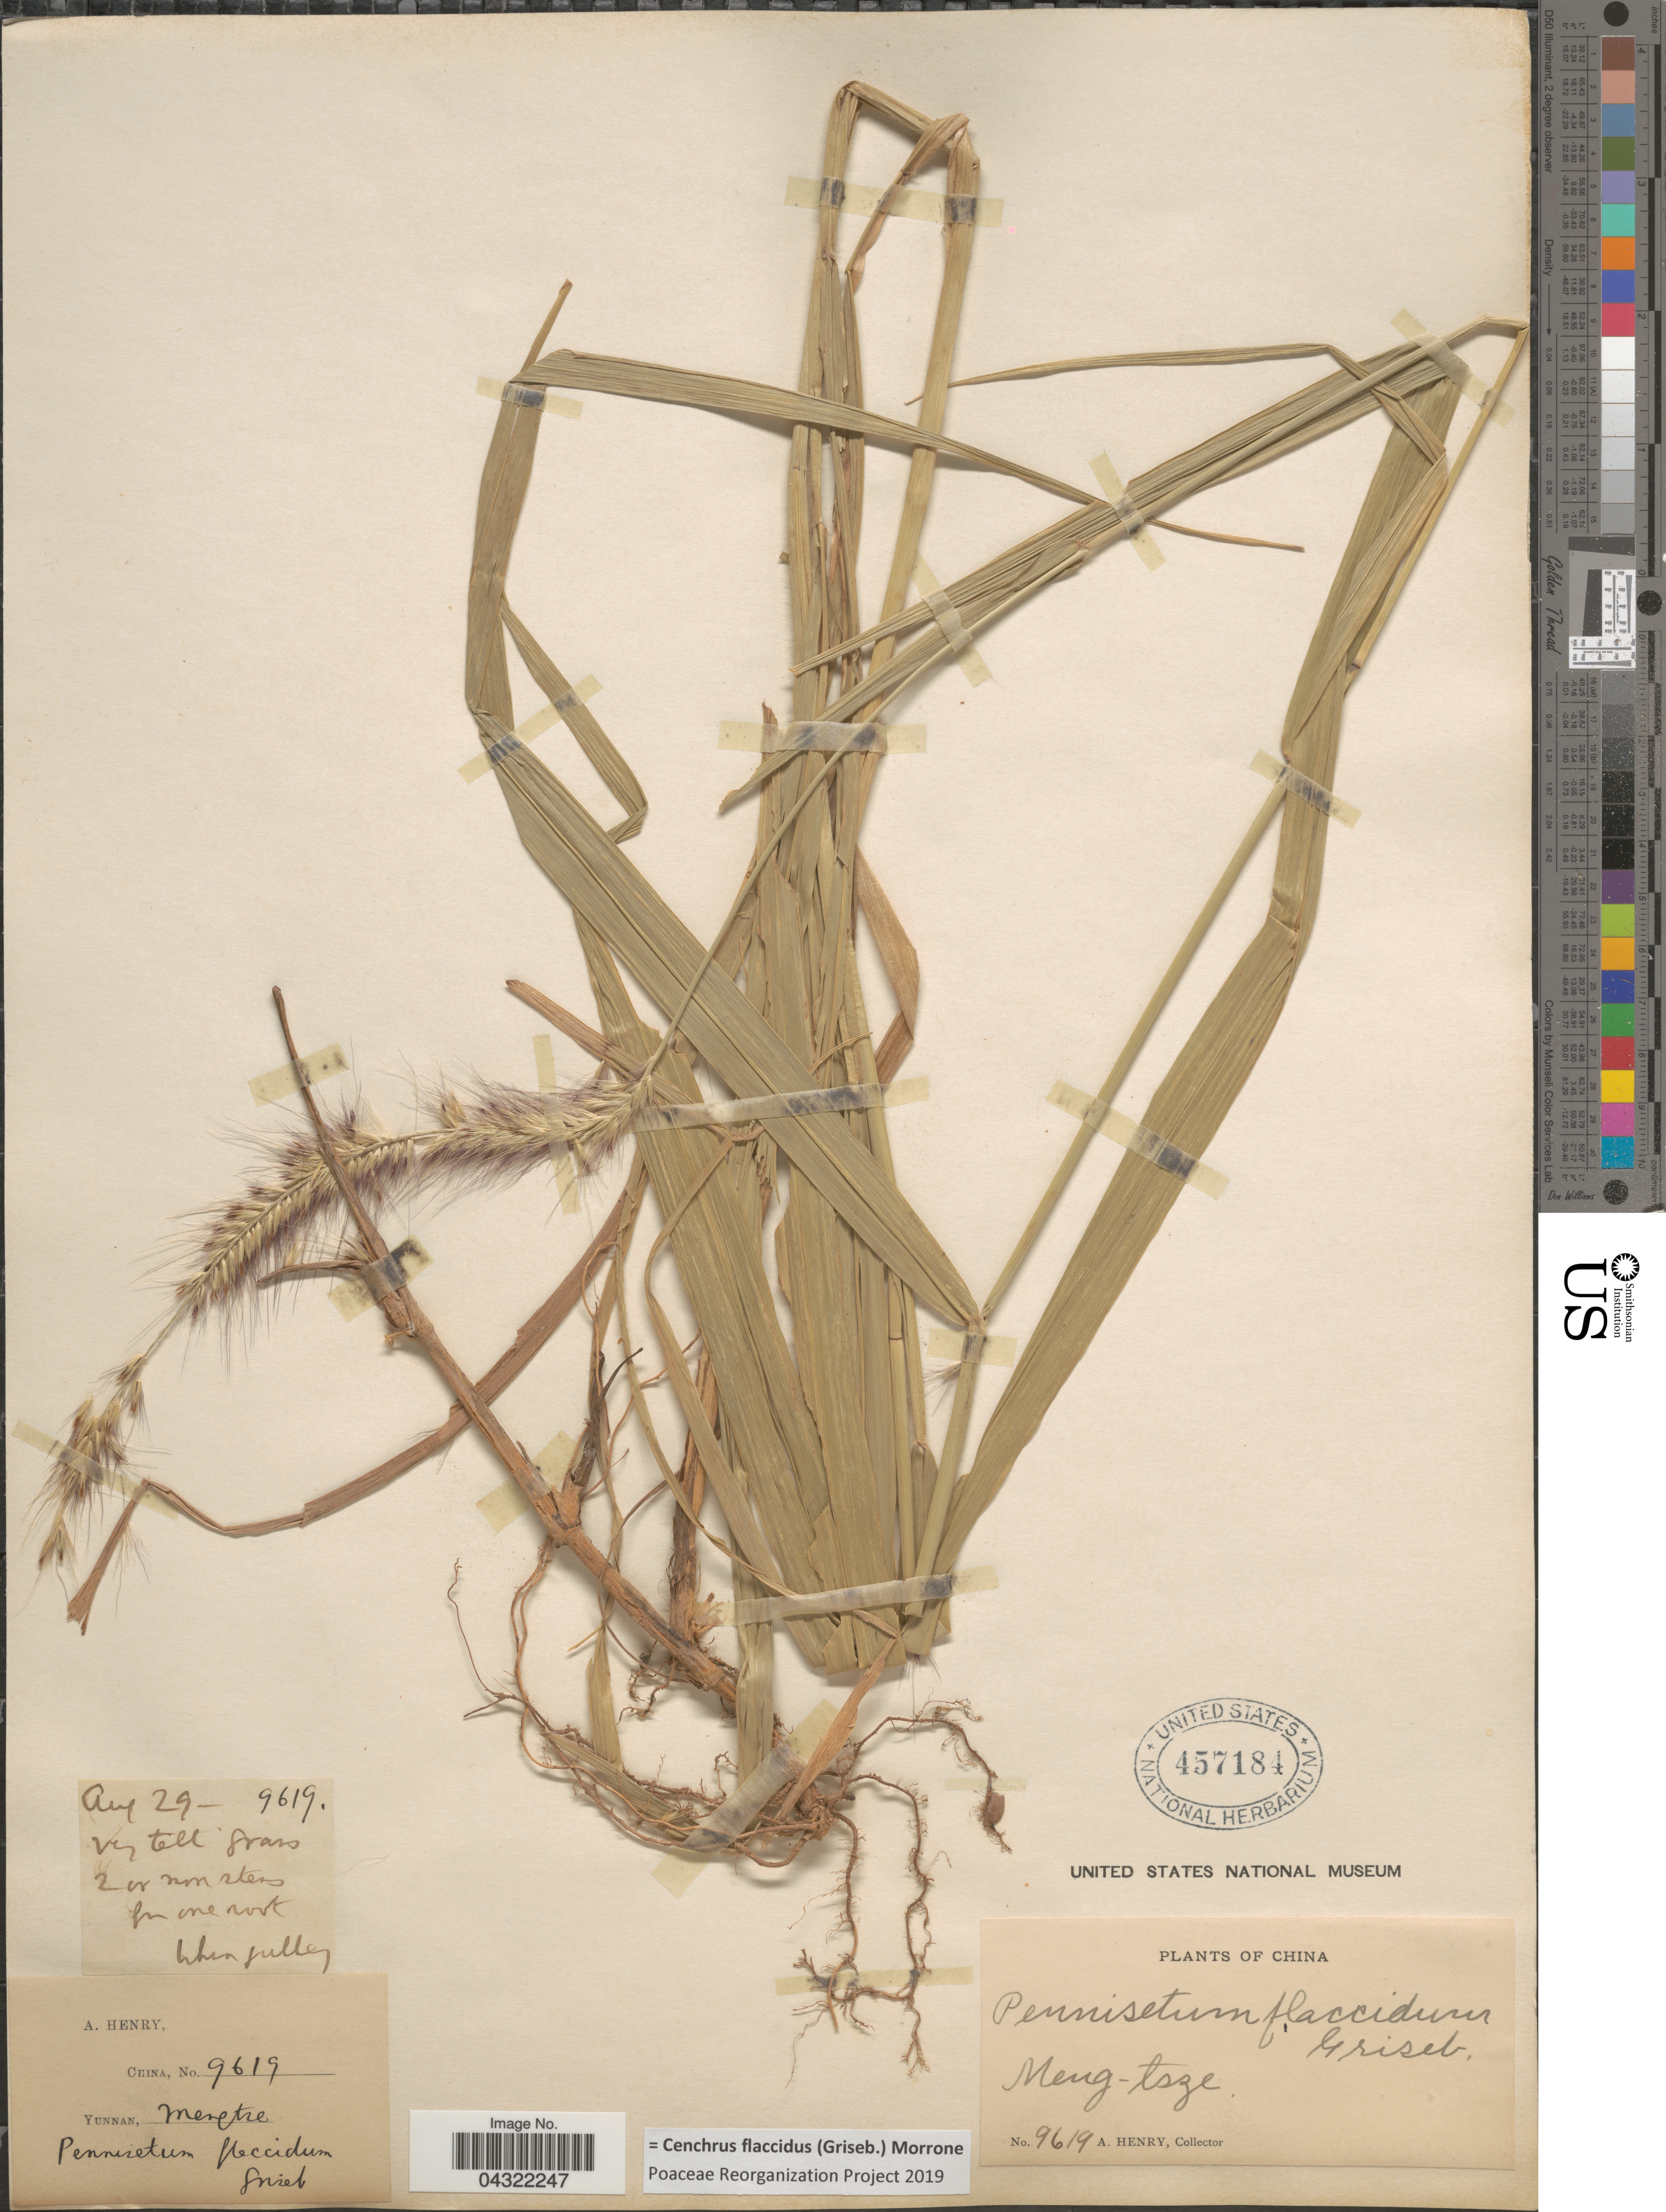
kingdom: Plantae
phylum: Tracheophyta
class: Liliopsida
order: Poales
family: Poaceae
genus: Cenchrus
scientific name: Cenchrus flaccidus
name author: (Griseb.) Morrone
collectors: A. Henry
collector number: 9619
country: China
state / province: Yunnan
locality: Meng-tsze.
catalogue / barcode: US 457184